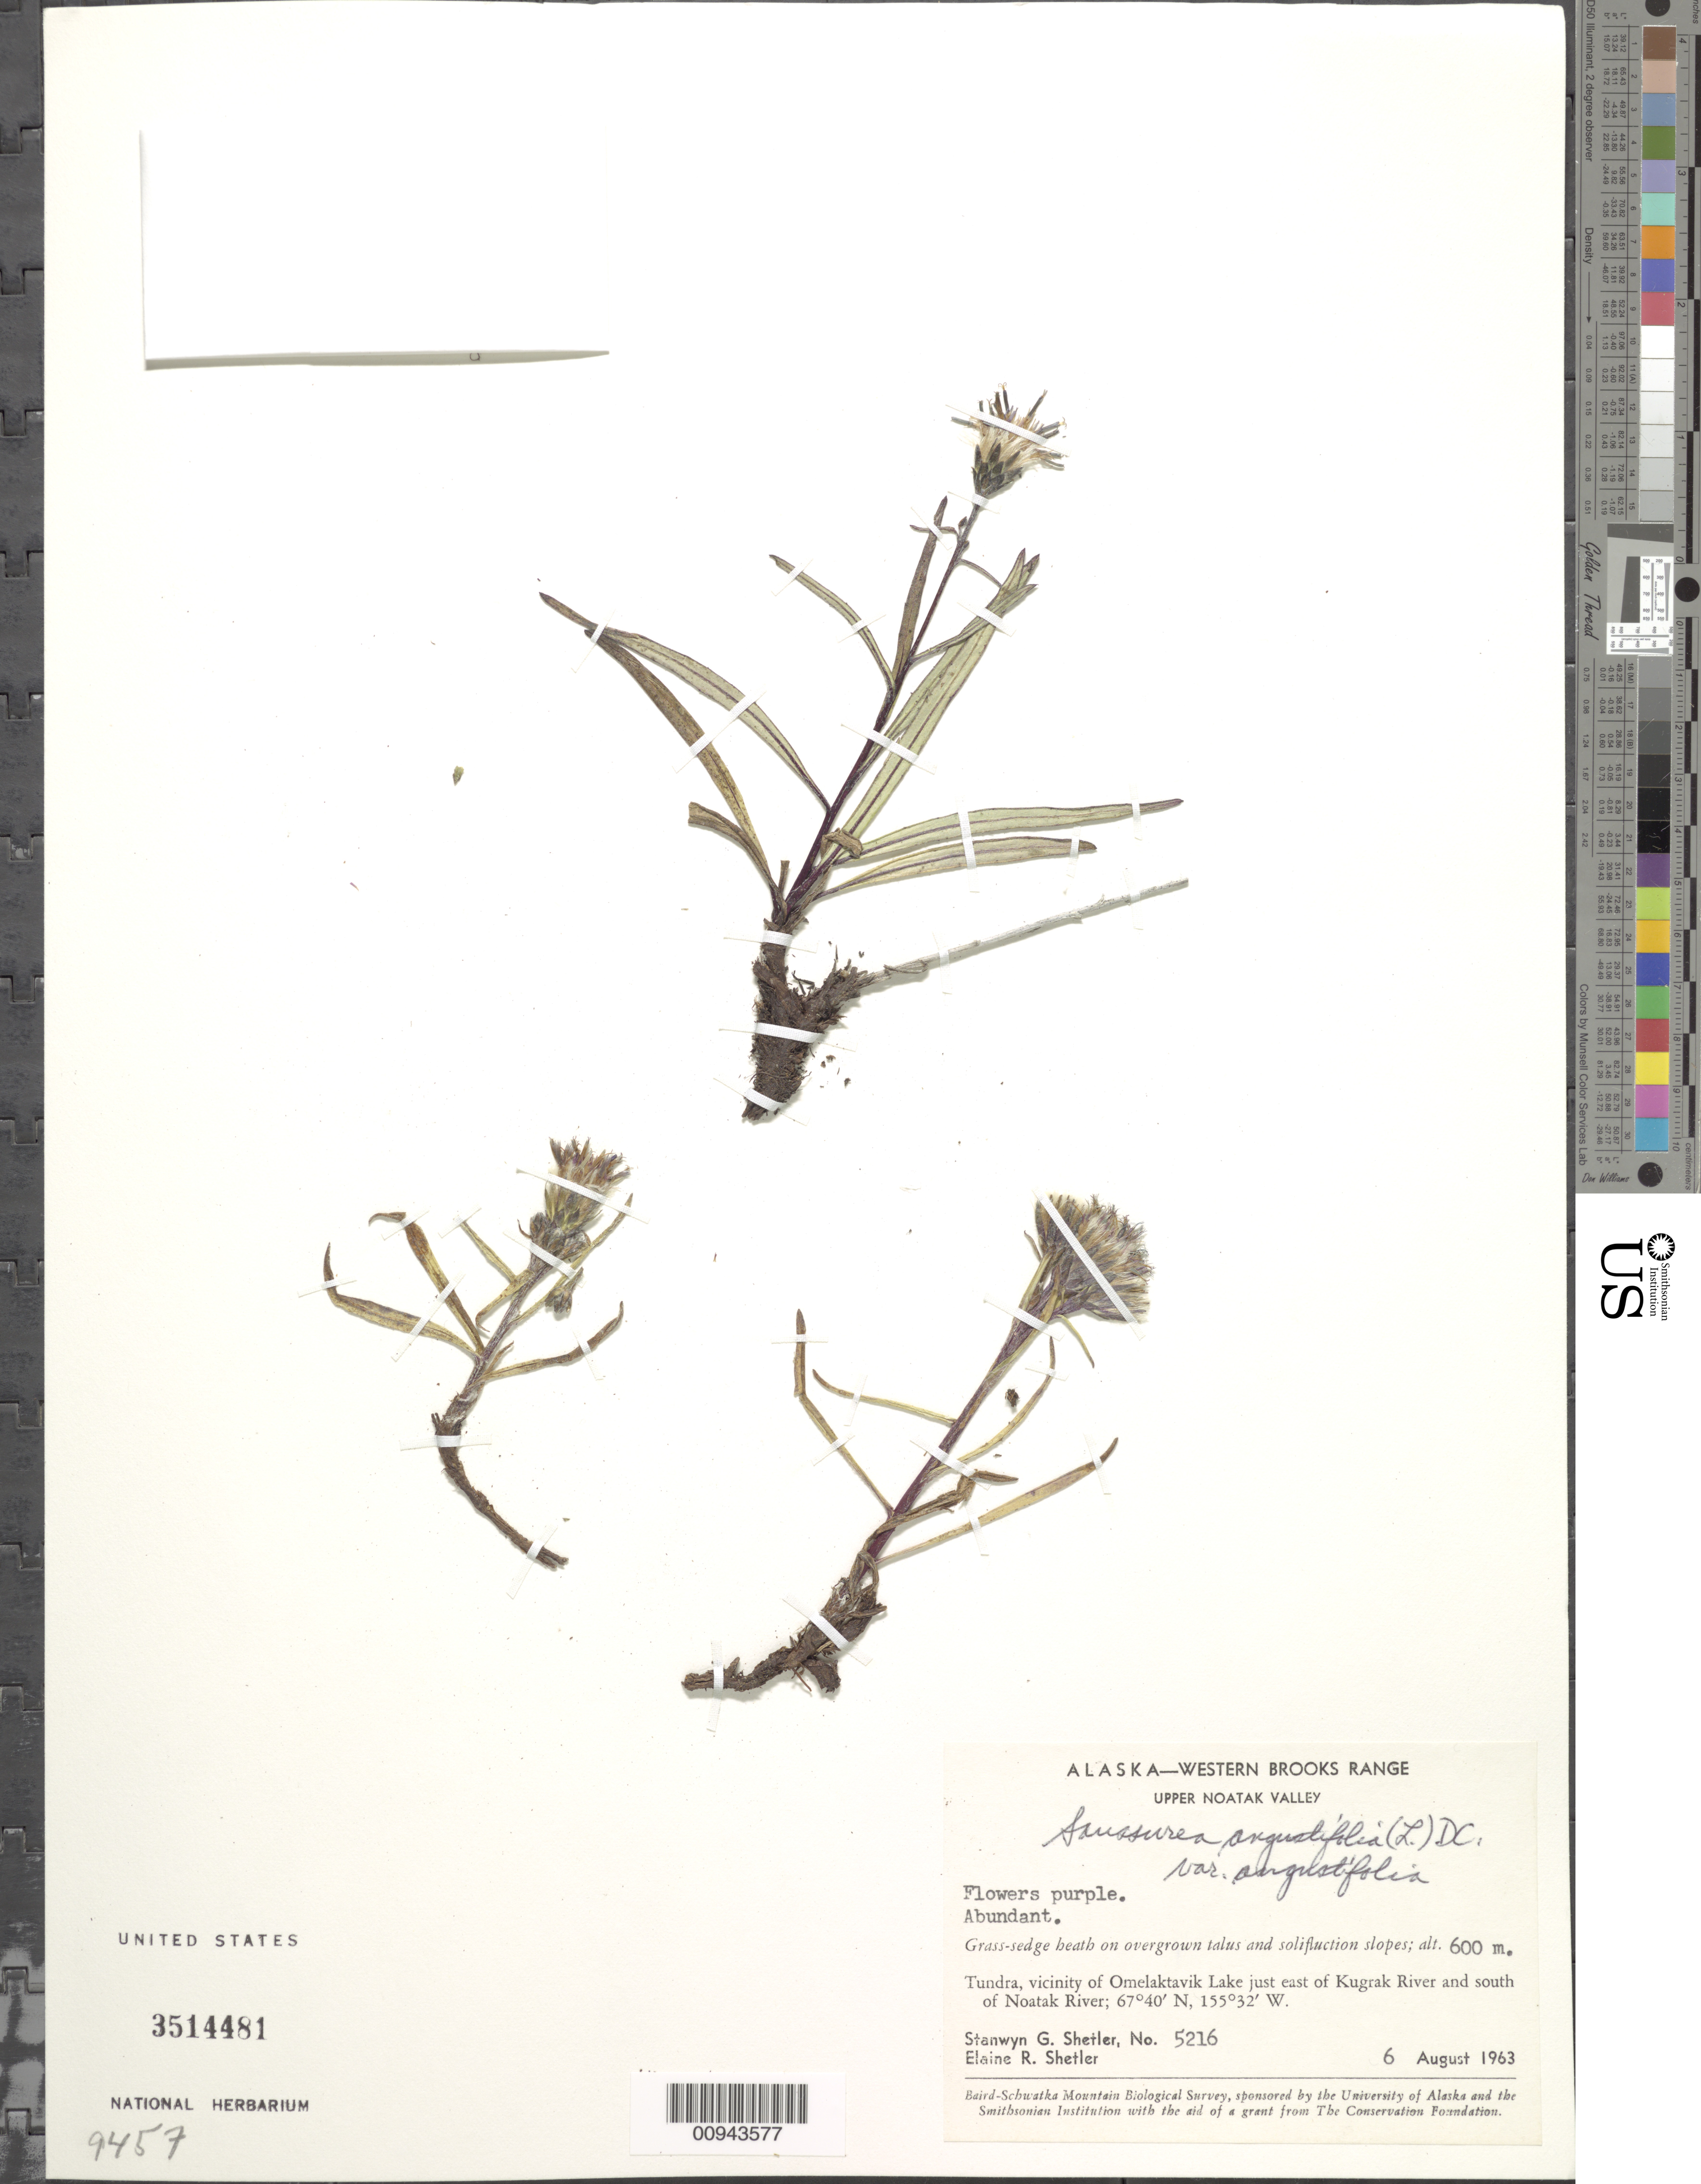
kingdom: Plantae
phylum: Tracheophyta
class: Magnoliopsida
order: Asterales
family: Asteraceae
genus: Saussurea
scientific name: Saussurea angustifolia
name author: (L.) DC.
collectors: S. Shetler & E. R. Shetler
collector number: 5216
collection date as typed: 06 Aug 1963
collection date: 1963-08-06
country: United States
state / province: Alaska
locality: Vicinity of Omelaktavik Lake just east of Kugrak River and south of Noatak River. Western Brooks Range, Upper Noatak Valley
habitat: Tundra.Grass-sedge heath on overgrown talus and solifluction slopes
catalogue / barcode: US 3514481